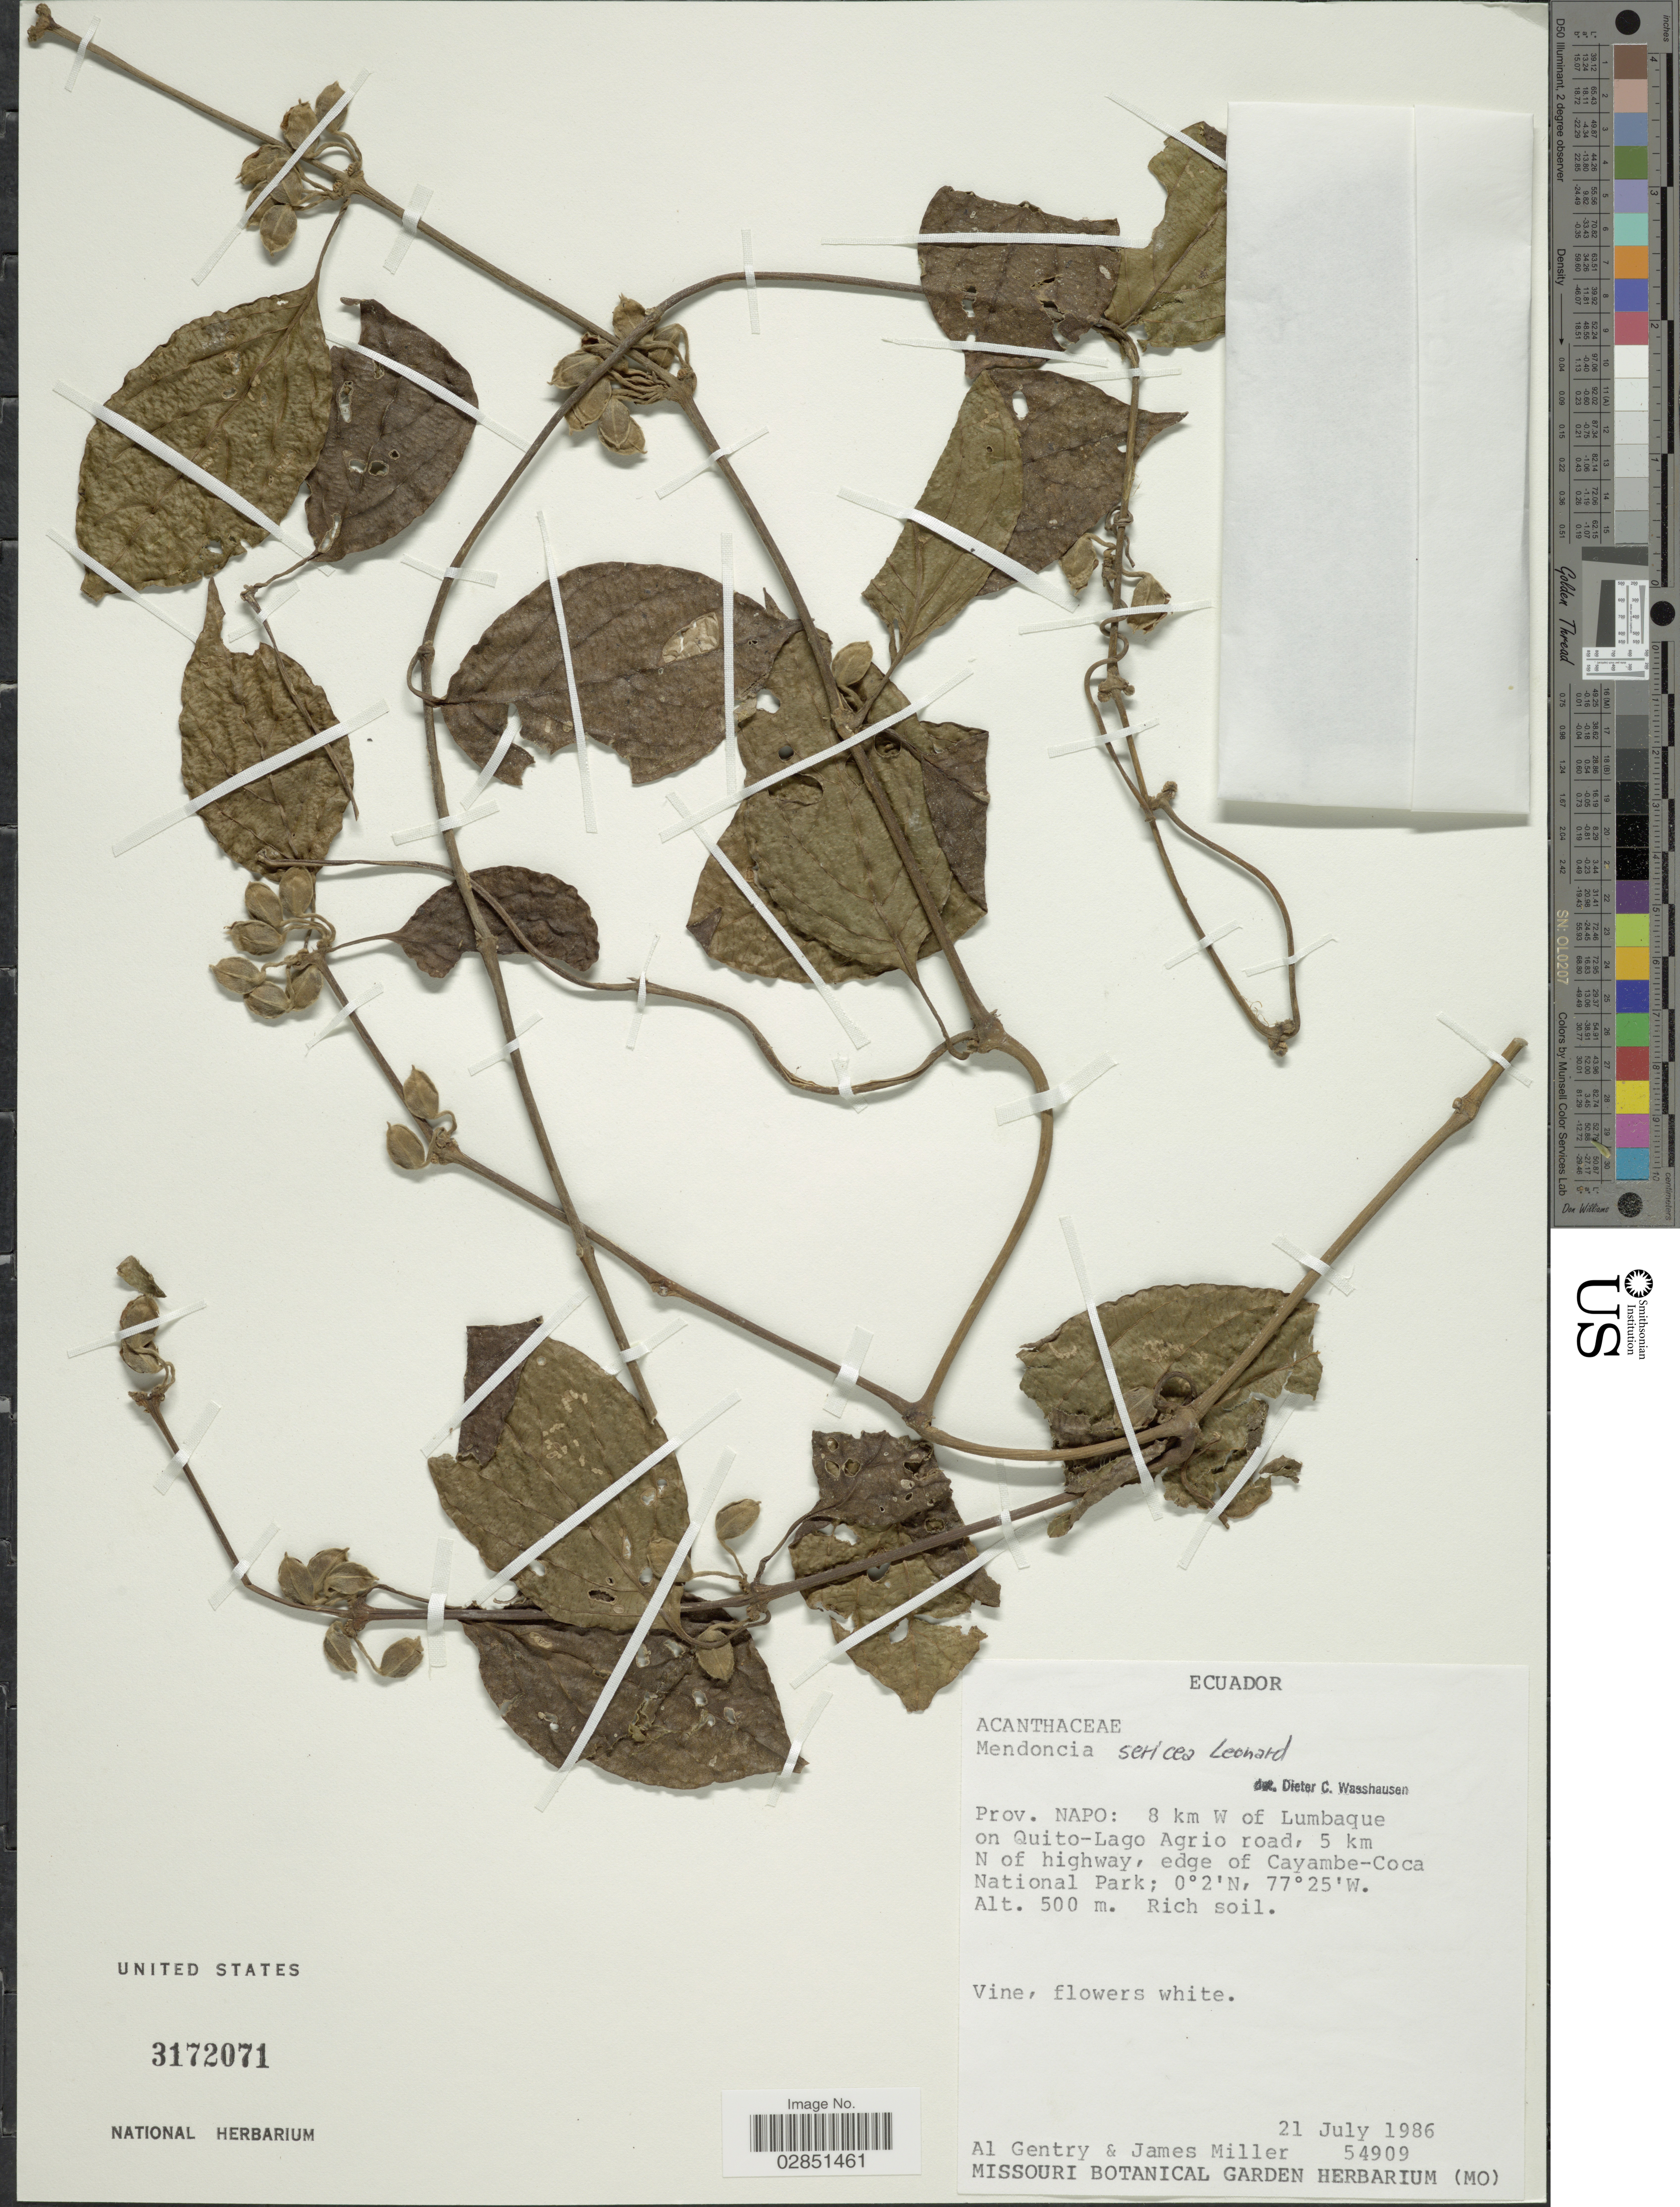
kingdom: Plantae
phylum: Tracheophyta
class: Magnoliopsida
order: Lamiales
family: Acanthaceae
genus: Mendoncia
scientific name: Mendoncia sericea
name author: Leonard ex Wassh.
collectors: A. H. Gentry & J. S. Miller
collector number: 54909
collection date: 1986-07-21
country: Ecuador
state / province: Napo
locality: Prov. Napo: 8 km W of Lumbaque on Quito-Lago Agrio road, 5 km N of highway, edge of Cayambe-Coca National Park.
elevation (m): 500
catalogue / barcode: US 3172071